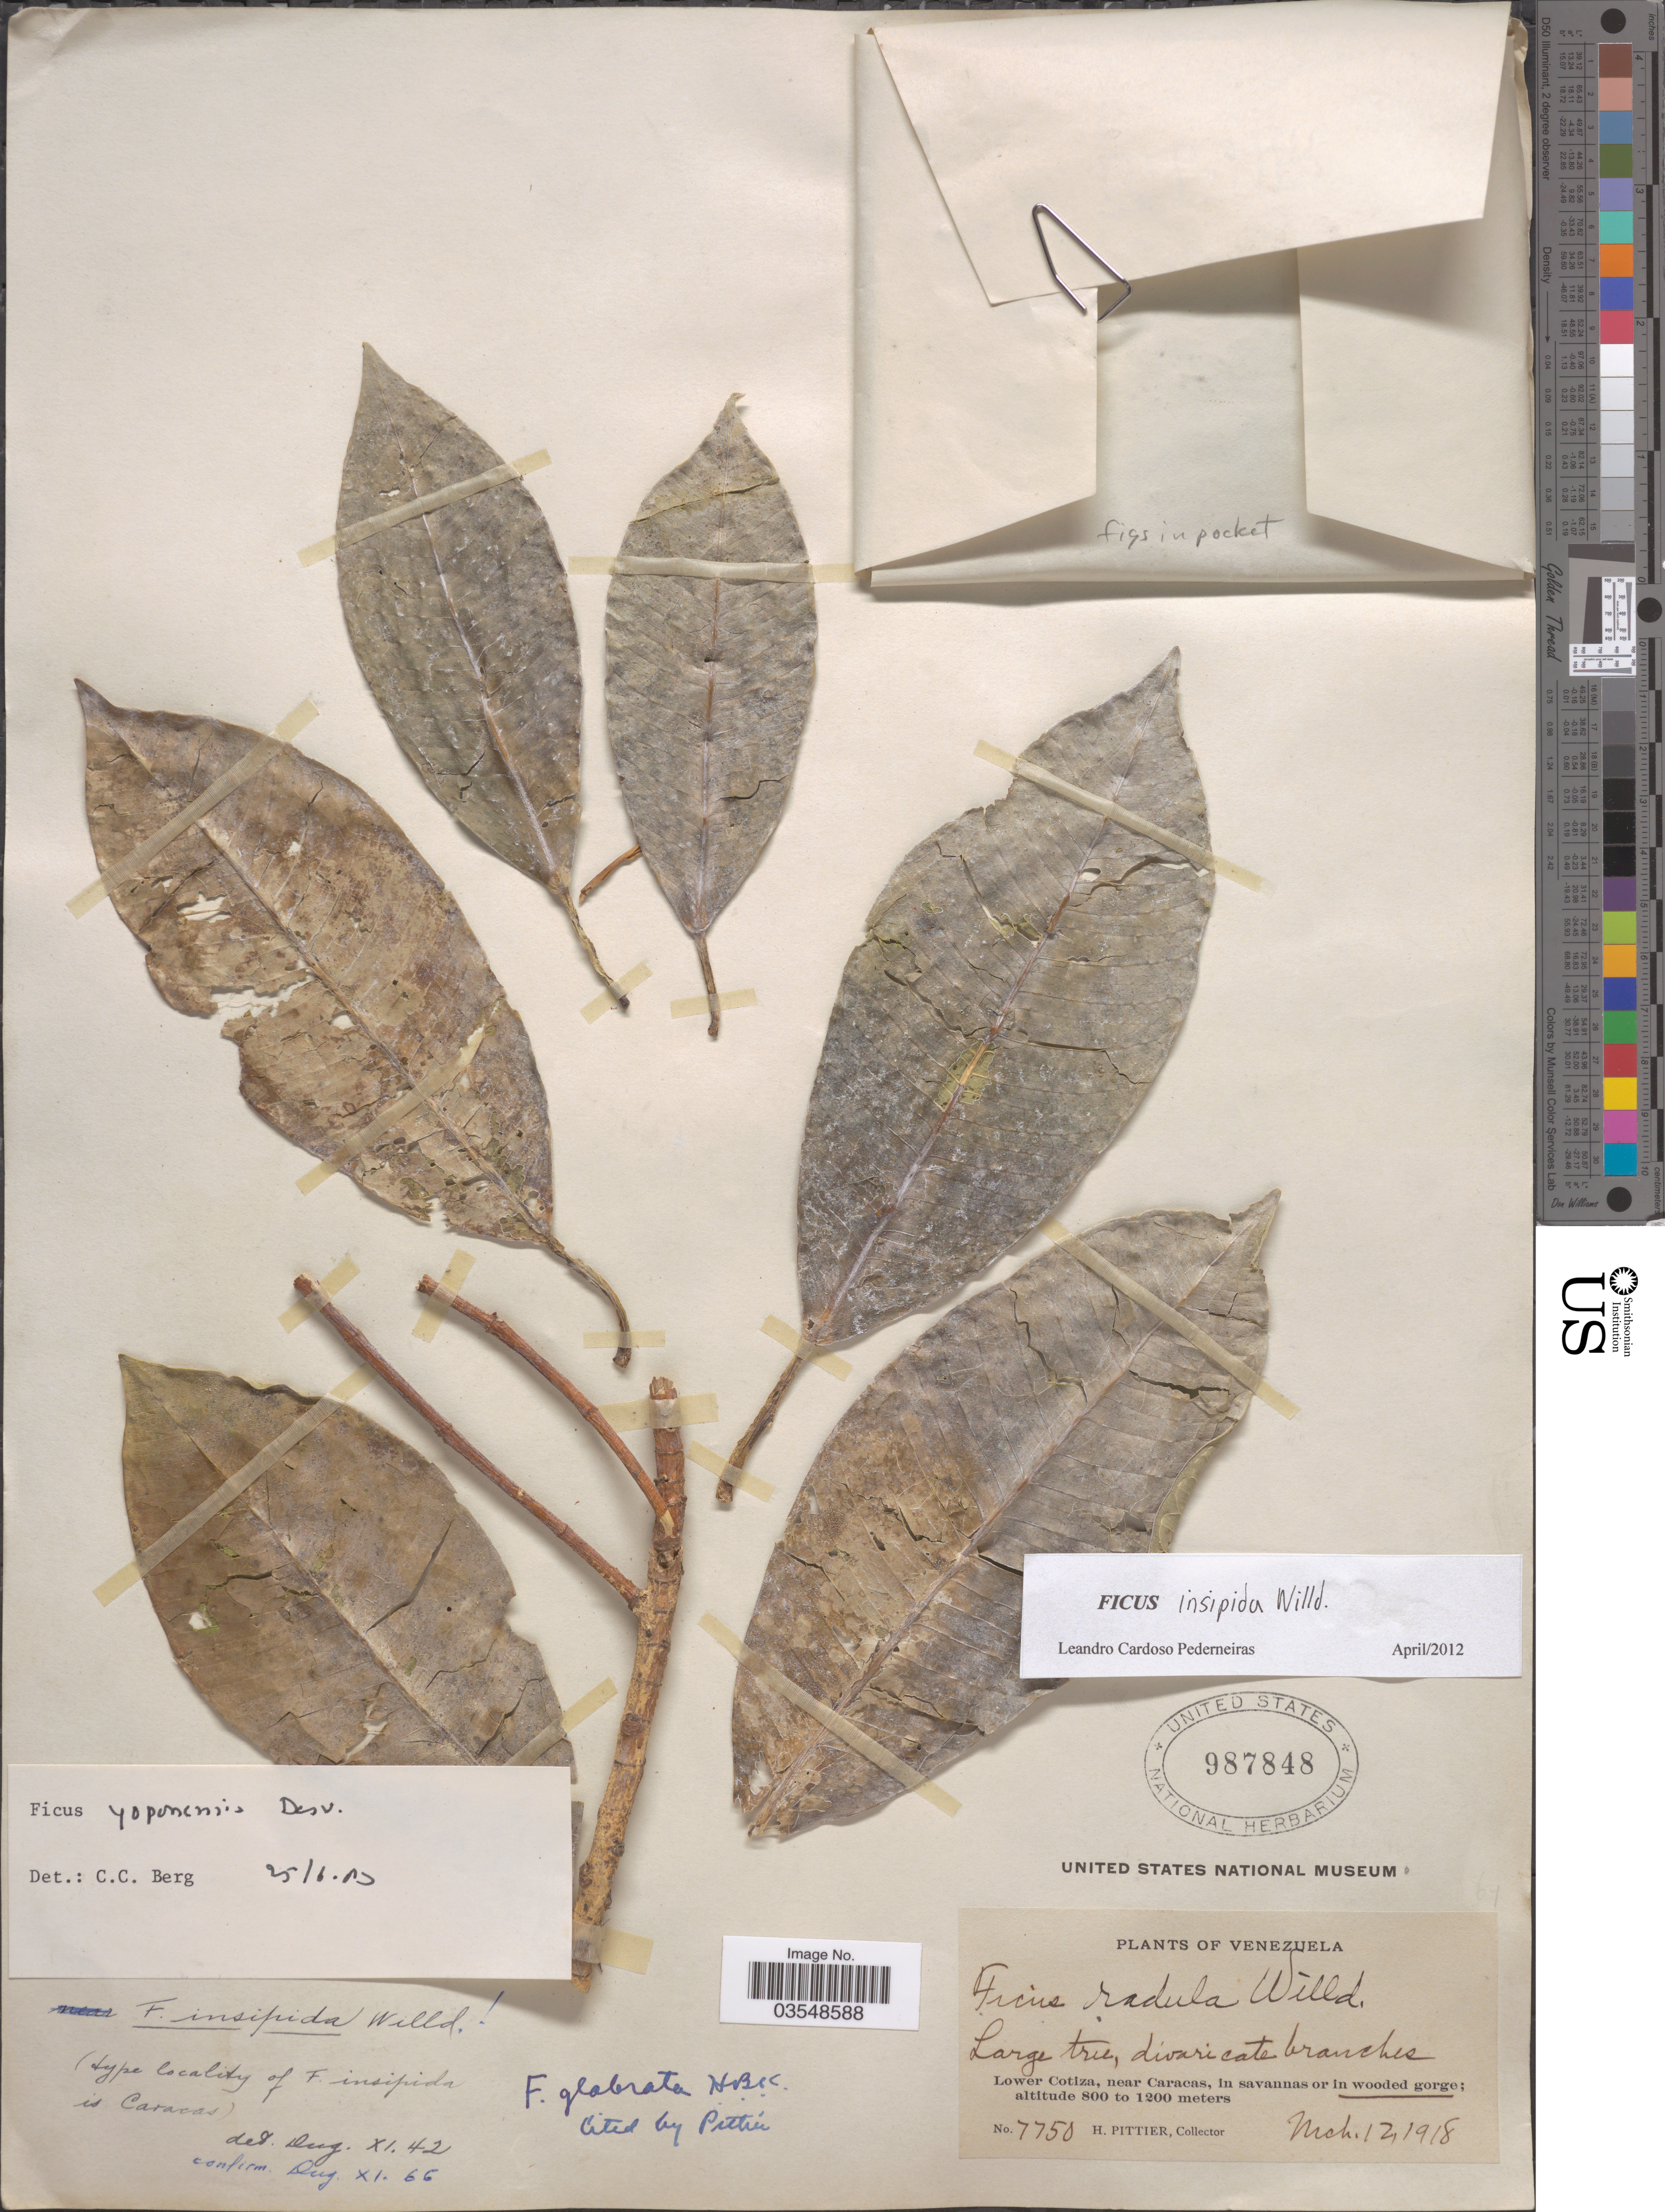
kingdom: Plantae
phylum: Tracheophyta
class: Magnoliopsida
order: Rosales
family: Moraceae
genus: Ficus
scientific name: Ficus insipida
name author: Willd.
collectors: H. F. Pittier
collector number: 7750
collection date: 1918-03-12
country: Venezuela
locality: Lower Cotiza, near Caracas, in savannas or in wooded gorge.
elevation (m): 800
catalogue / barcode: US 987848